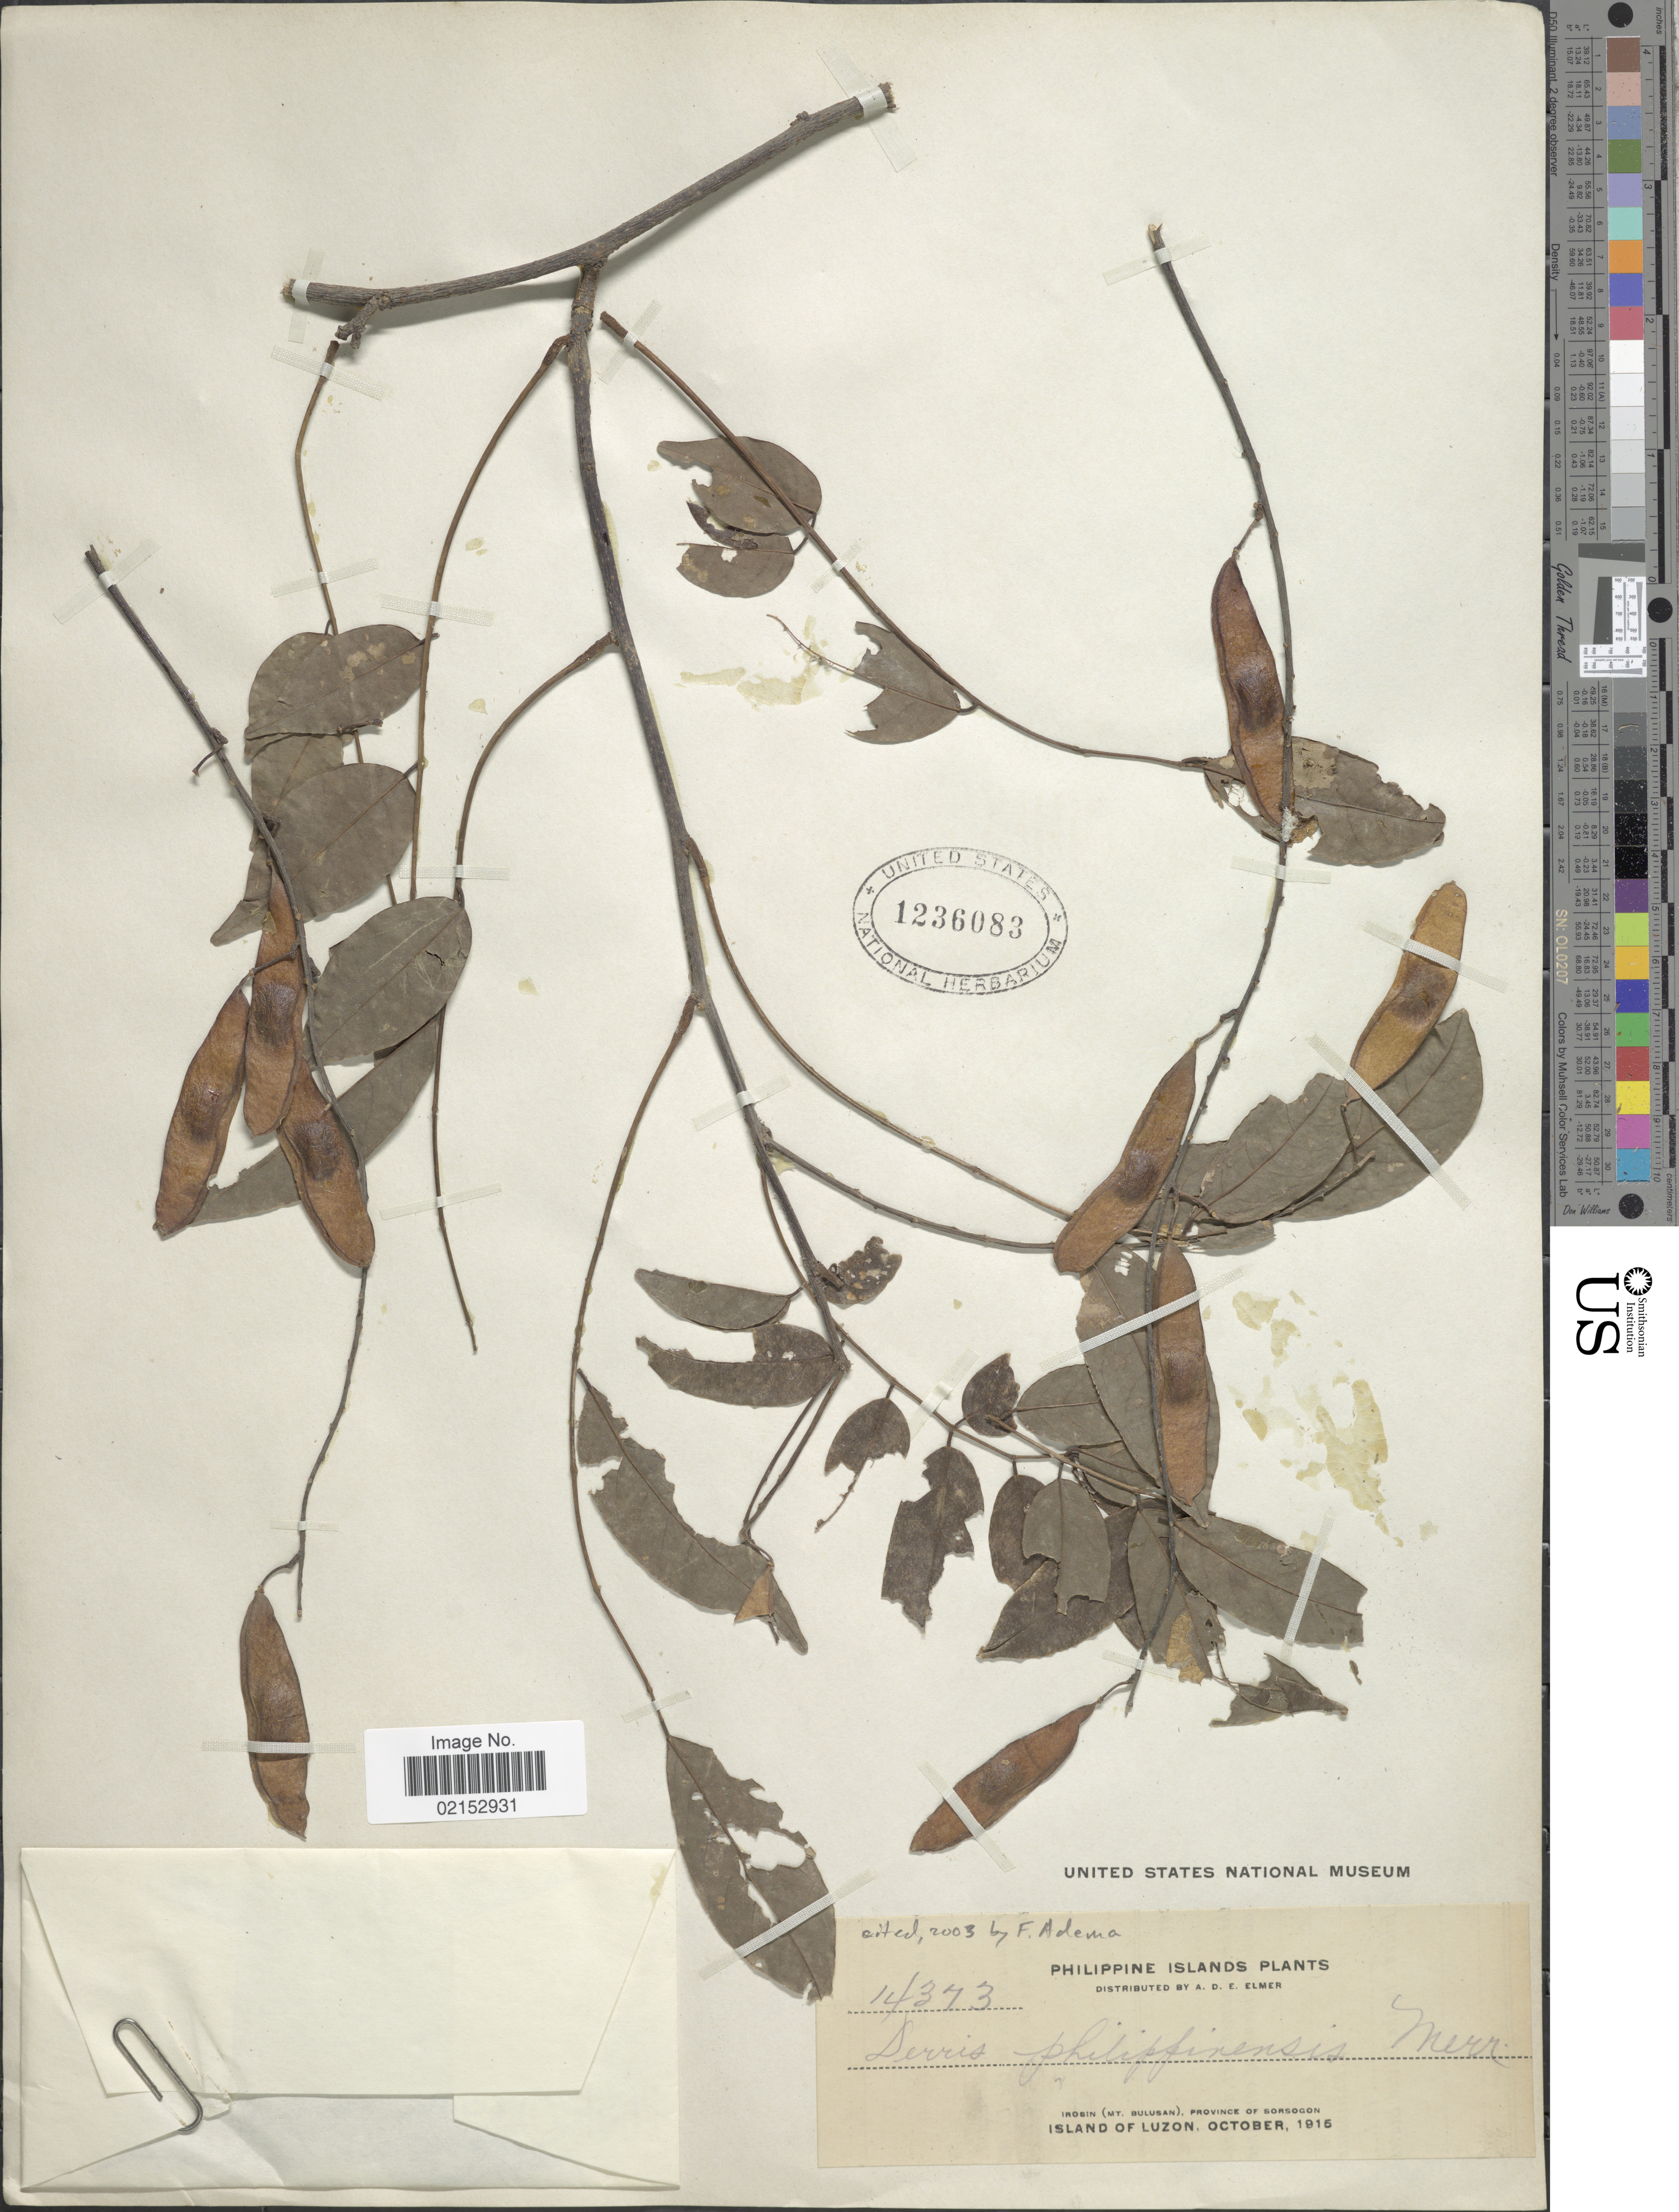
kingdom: Plantae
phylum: Tracheophyta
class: Magnoliopsida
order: Fabales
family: Fabaceae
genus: Brachypterum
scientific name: Brachypterum philippinense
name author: (Merr.) Adema & Sirich.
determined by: Strong, Mark T., (BOT), Smithsonian Institution - National Museum of Natural History (UNITED STATES)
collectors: A. D. E. Elmer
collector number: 14373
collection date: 1915-10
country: Philippines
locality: Philippine Islands, Irosin (Mt Bulusan), province of Sorsogon, Island of Luzon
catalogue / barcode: US 1236083